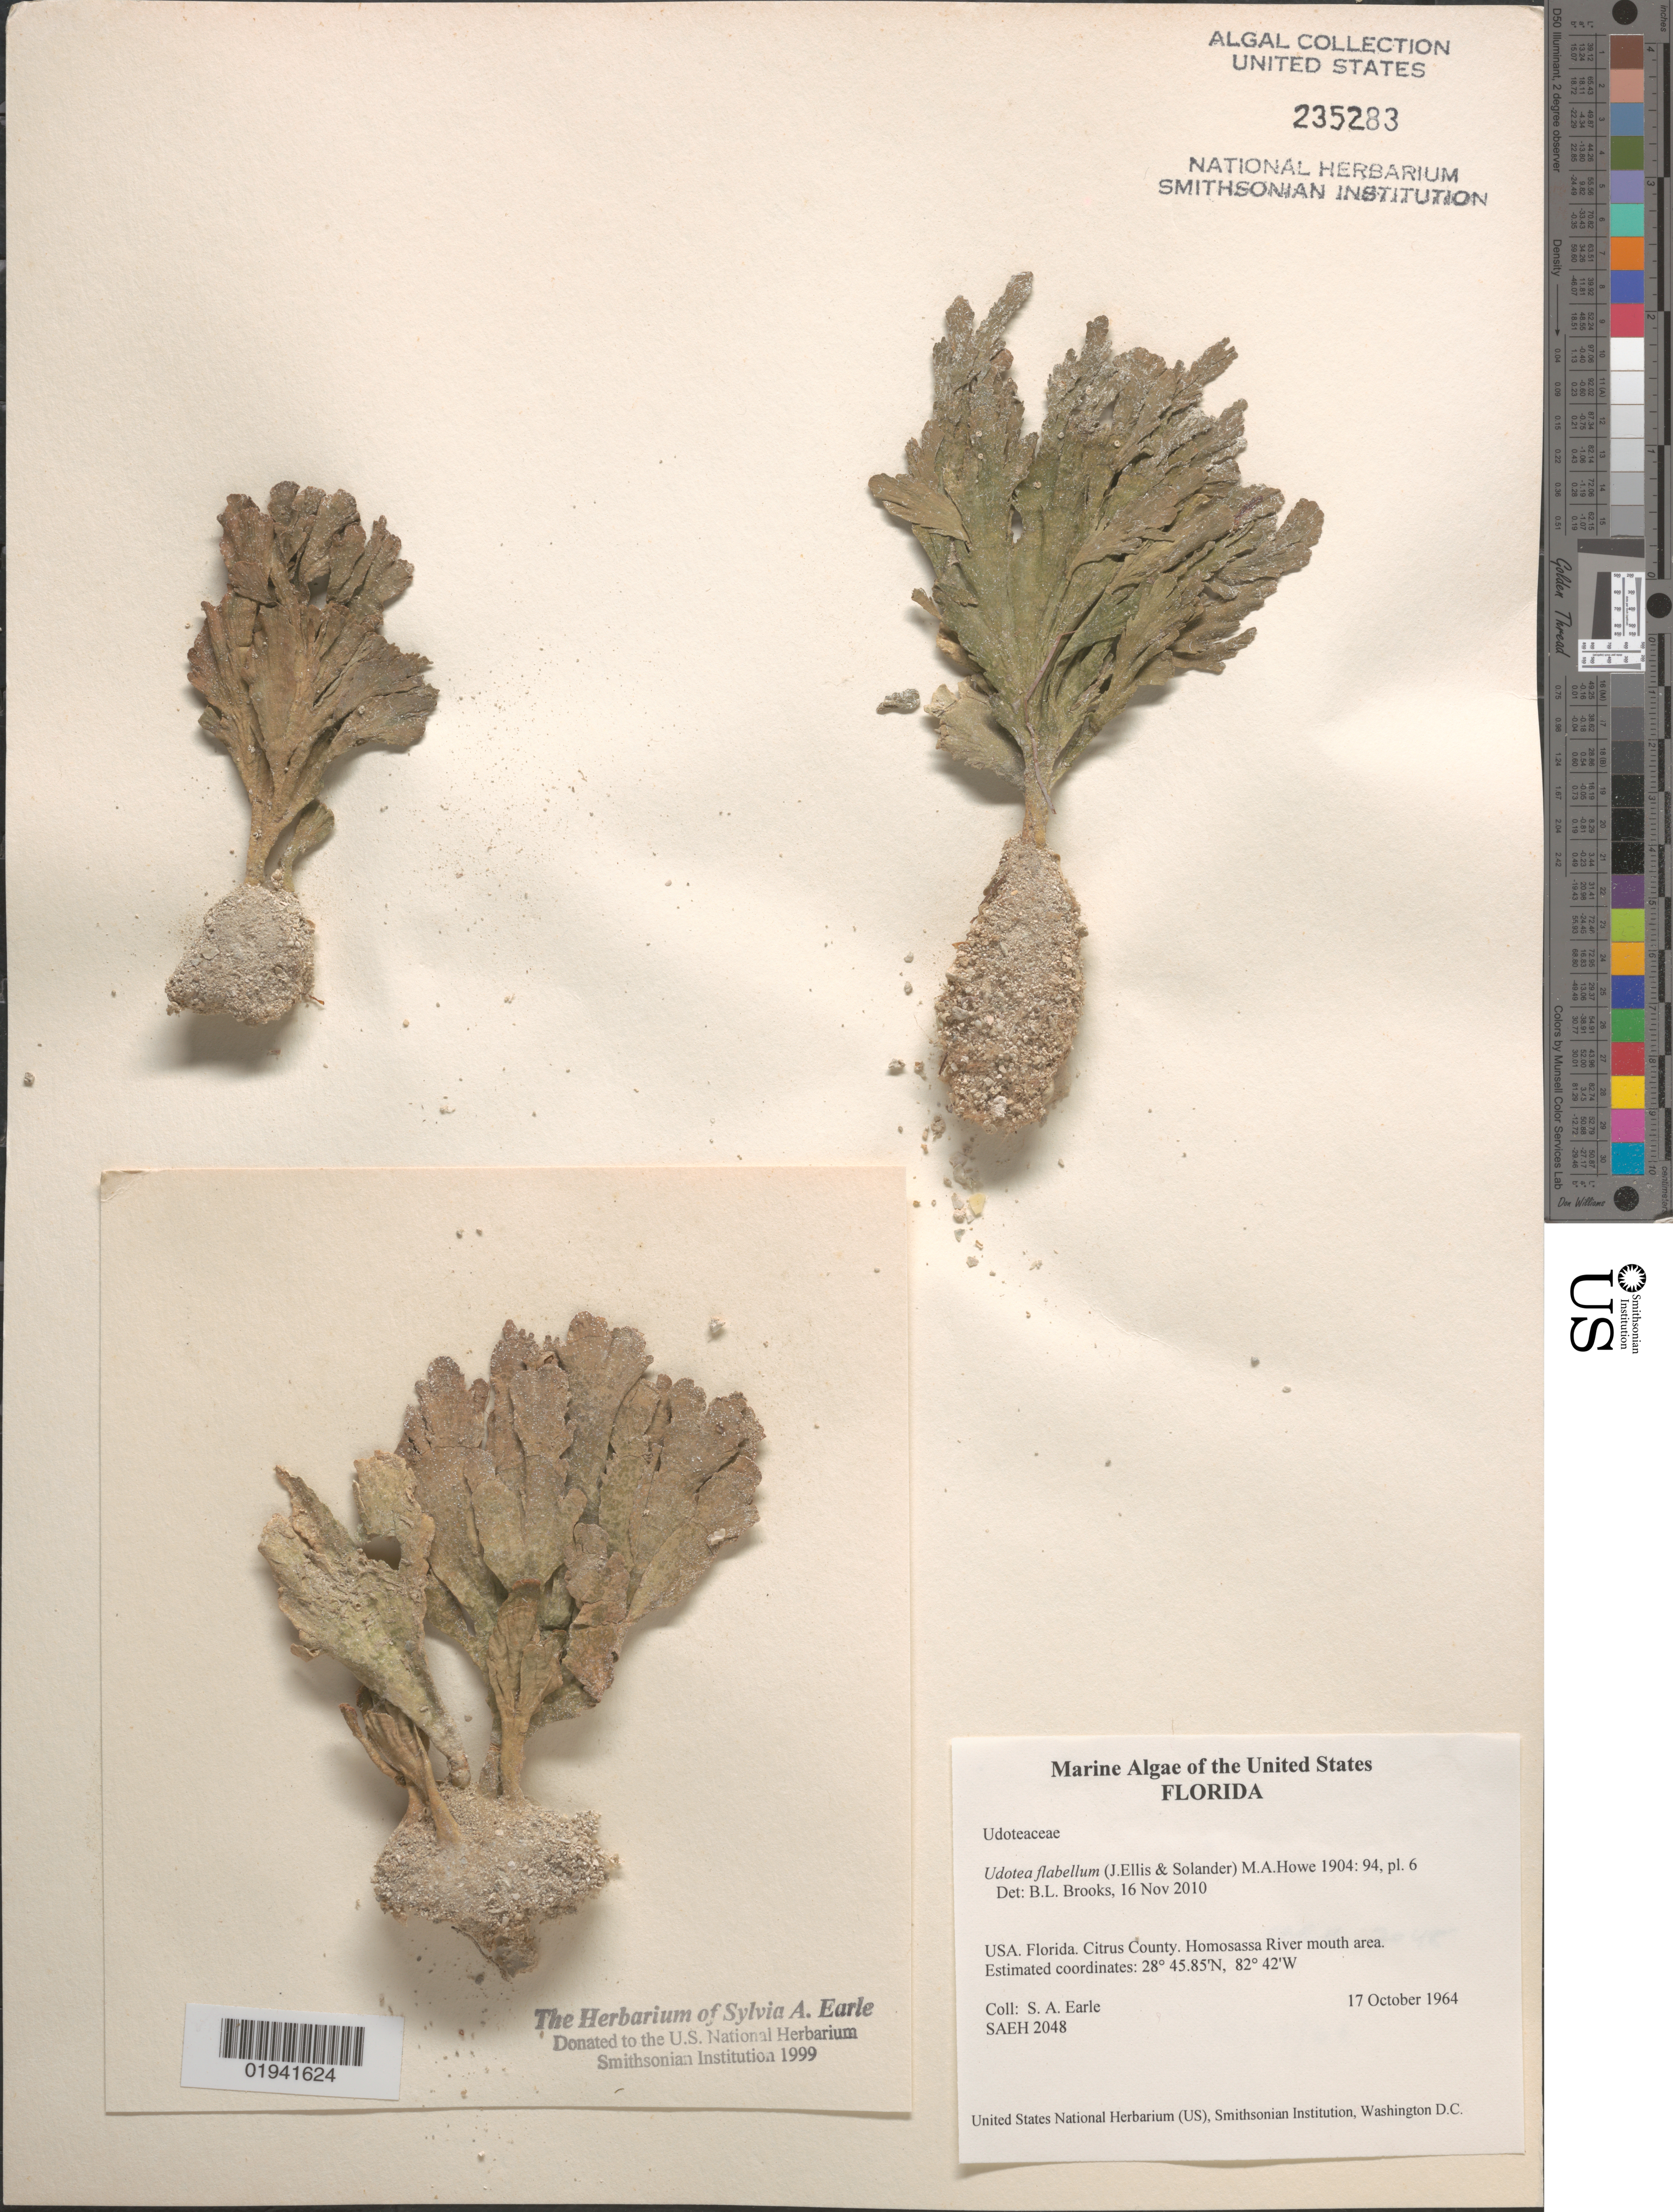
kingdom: Plantae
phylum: Chlorophyta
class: Ulvophyceae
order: Bryopsidales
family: Udoteaceae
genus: Udotea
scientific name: Udotea flabellum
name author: (J. Ellis & Sol.) M. Howe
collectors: S. A. Earle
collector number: SAEH2048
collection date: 1964-10-17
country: United States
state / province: Florida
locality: Citrus County. Homosassa River mouth area.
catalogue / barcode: US 235283